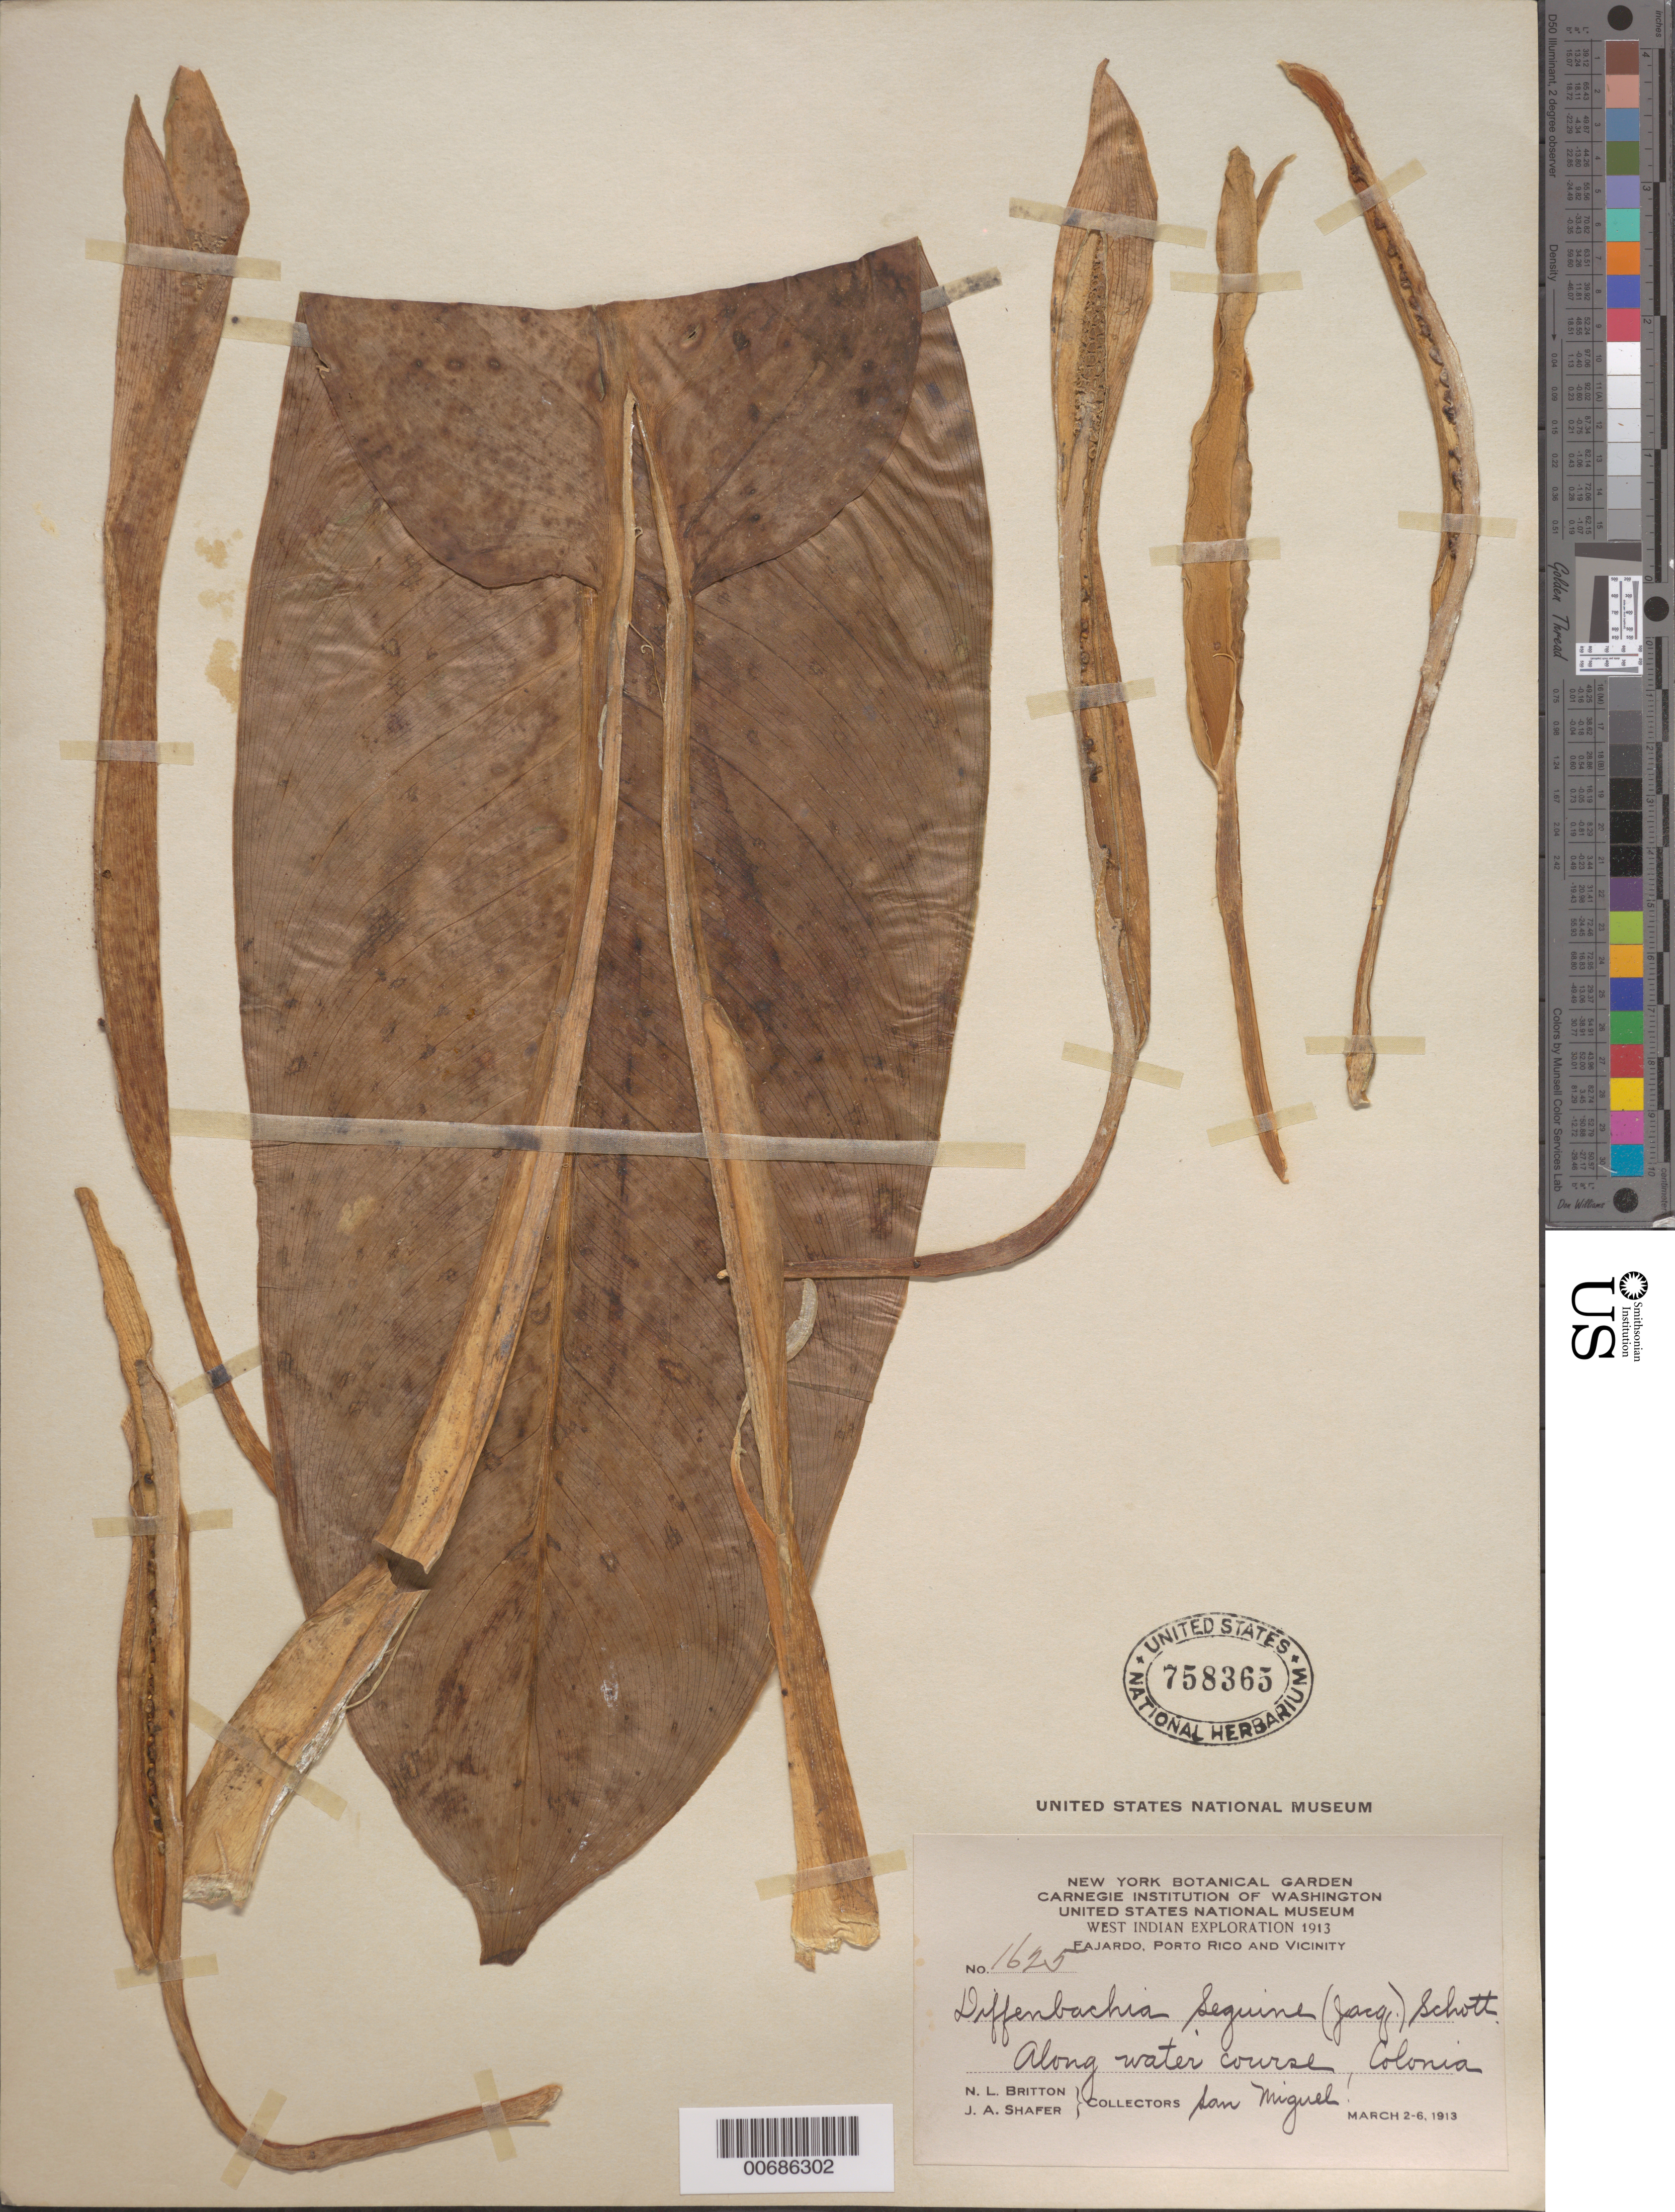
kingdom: Plantae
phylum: Tracheophyta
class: Liliopsida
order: Alismatales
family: Araceae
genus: Dieffenbachia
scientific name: Dieffenbachia seguine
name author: (Jacq.) Schott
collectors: N. Britton & J. A. Shafer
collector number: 1625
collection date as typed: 02 Mar 1913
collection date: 1913-03-02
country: Puerto Rico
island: Greater Antilles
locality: Fajardo, vic of; Colonia San Miguel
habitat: Along water course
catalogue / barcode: US 758365